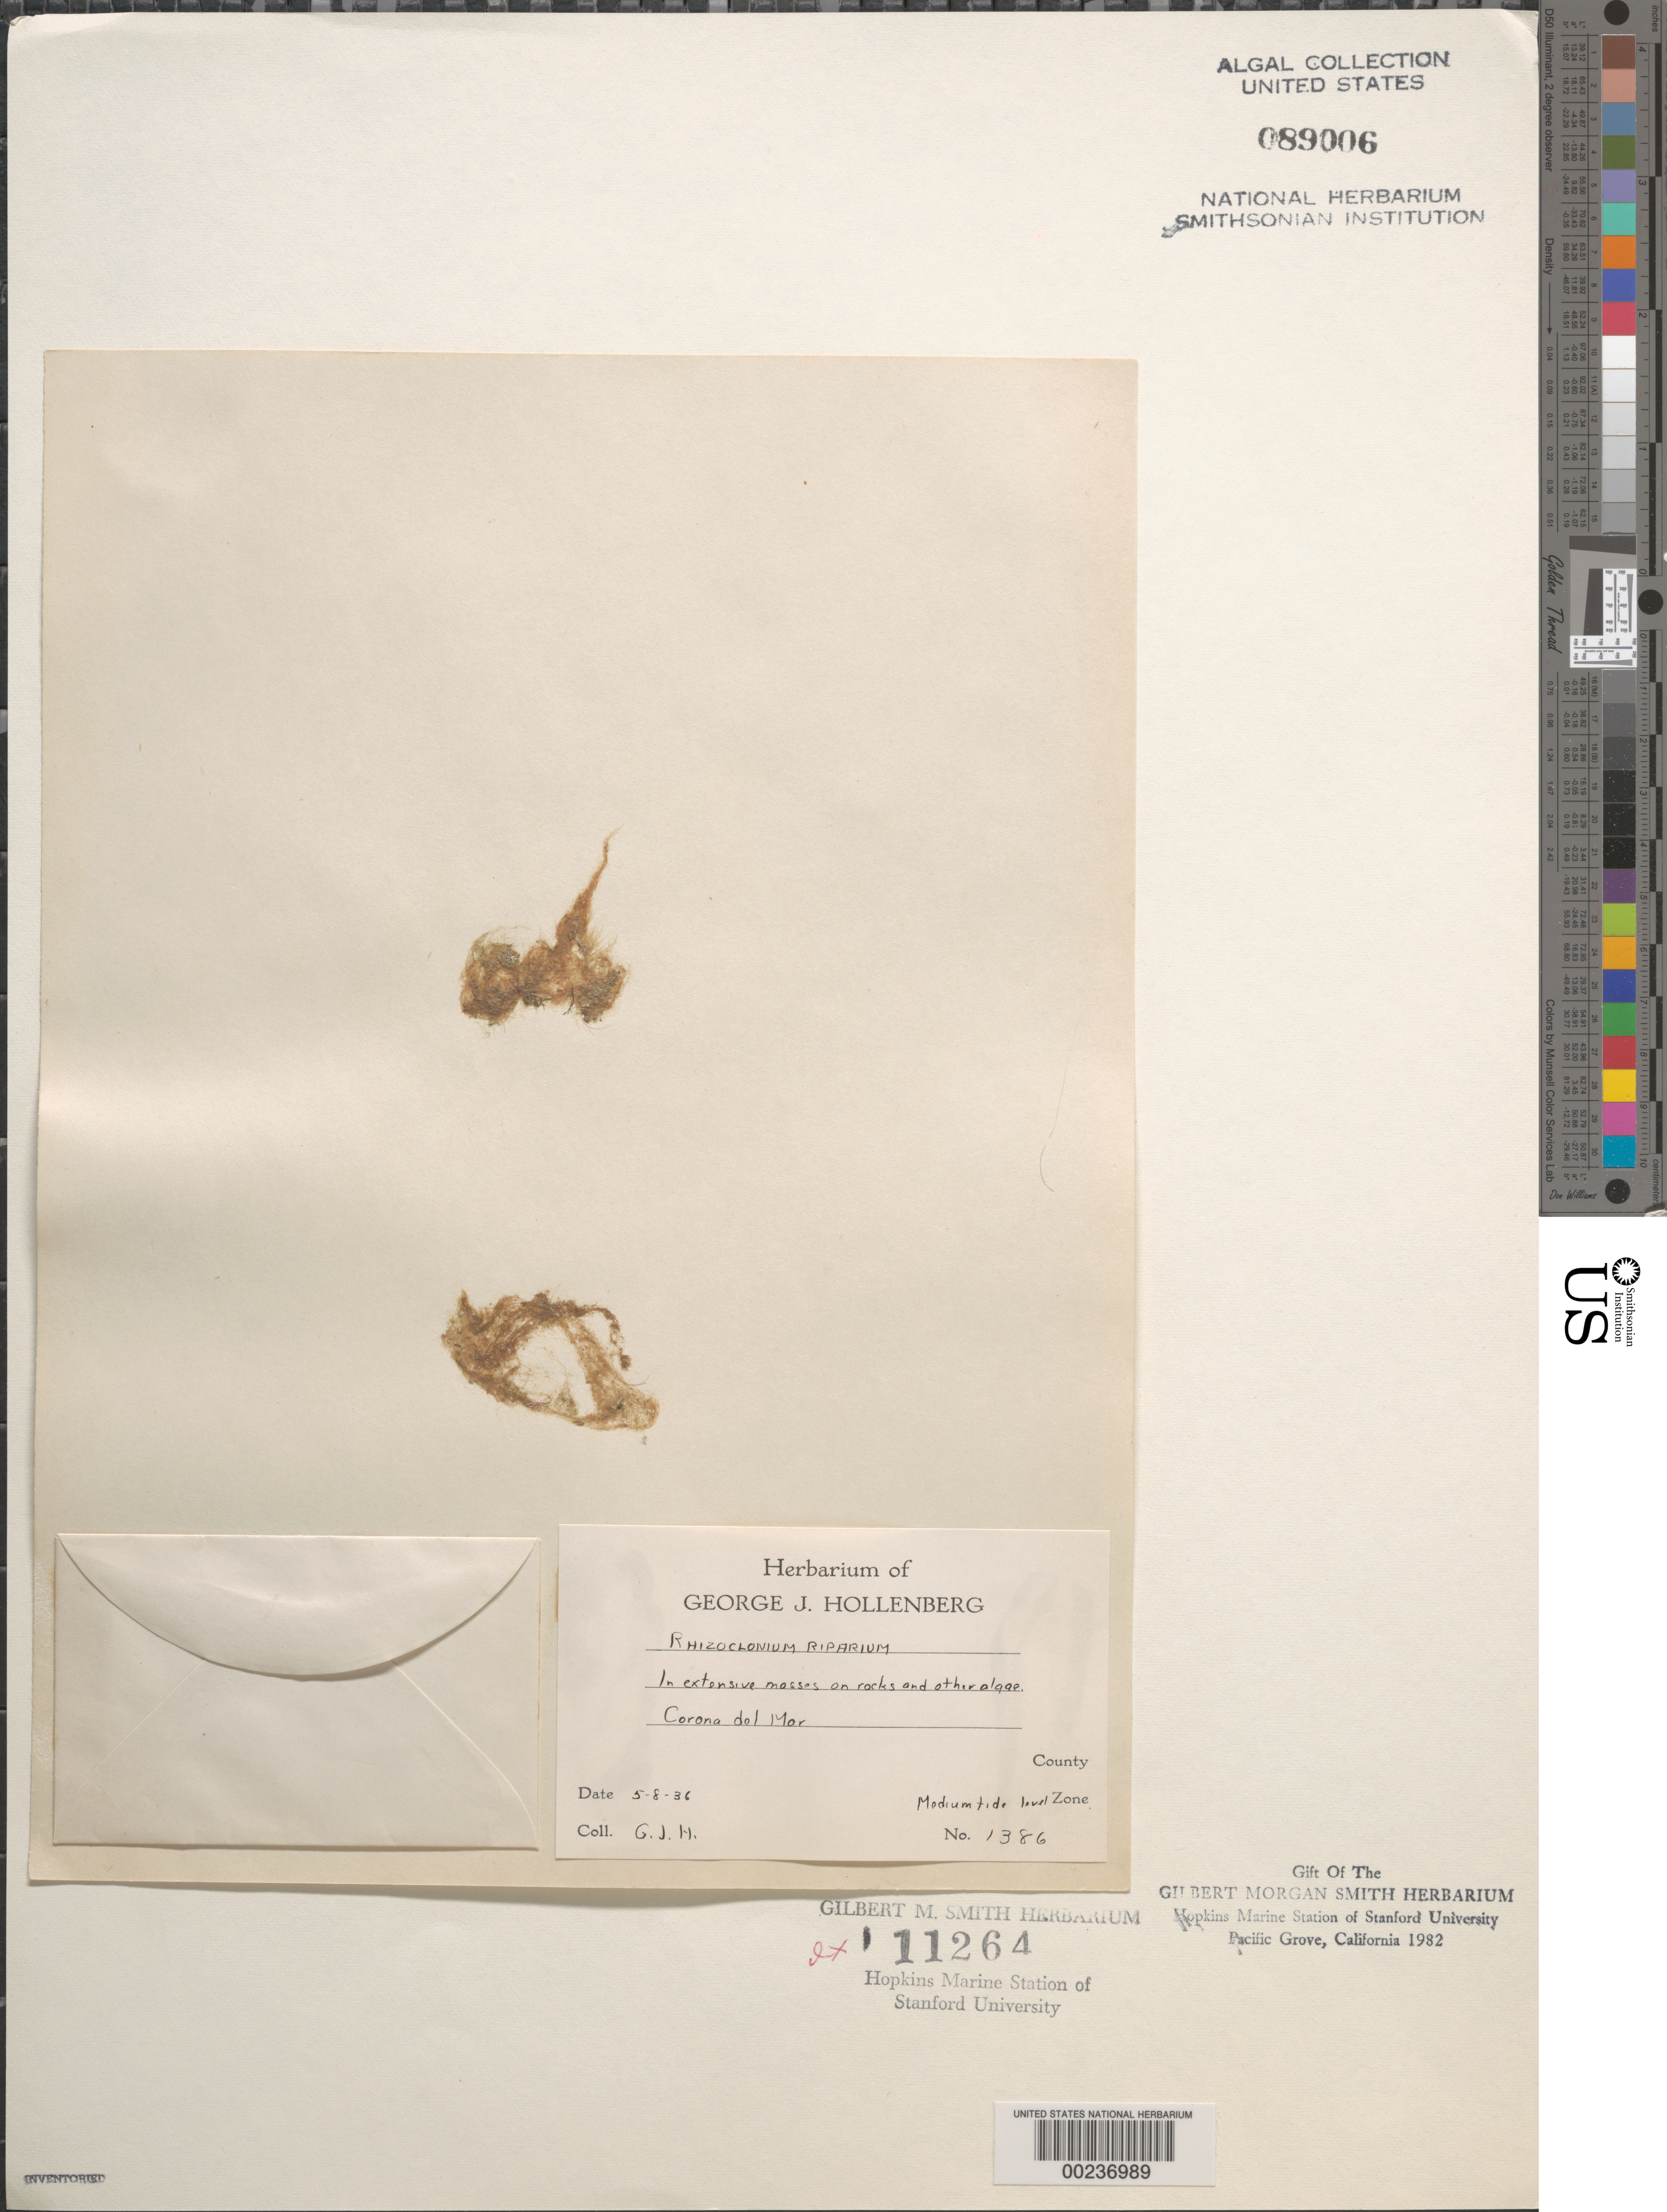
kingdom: Plantae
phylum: Chlorophyta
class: Ulvophyceae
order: Cladophorales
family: Cladophoraceae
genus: Rhizoclonium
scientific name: Rhizoclonium riparium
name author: (Roth) Harv.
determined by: Hollenberg, George J.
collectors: G. Hollenberg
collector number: GJH 1386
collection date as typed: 08 May 1936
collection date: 1936-05-08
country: United States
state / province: California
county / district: Orange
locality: Corona del Mar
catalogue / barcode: US 89006